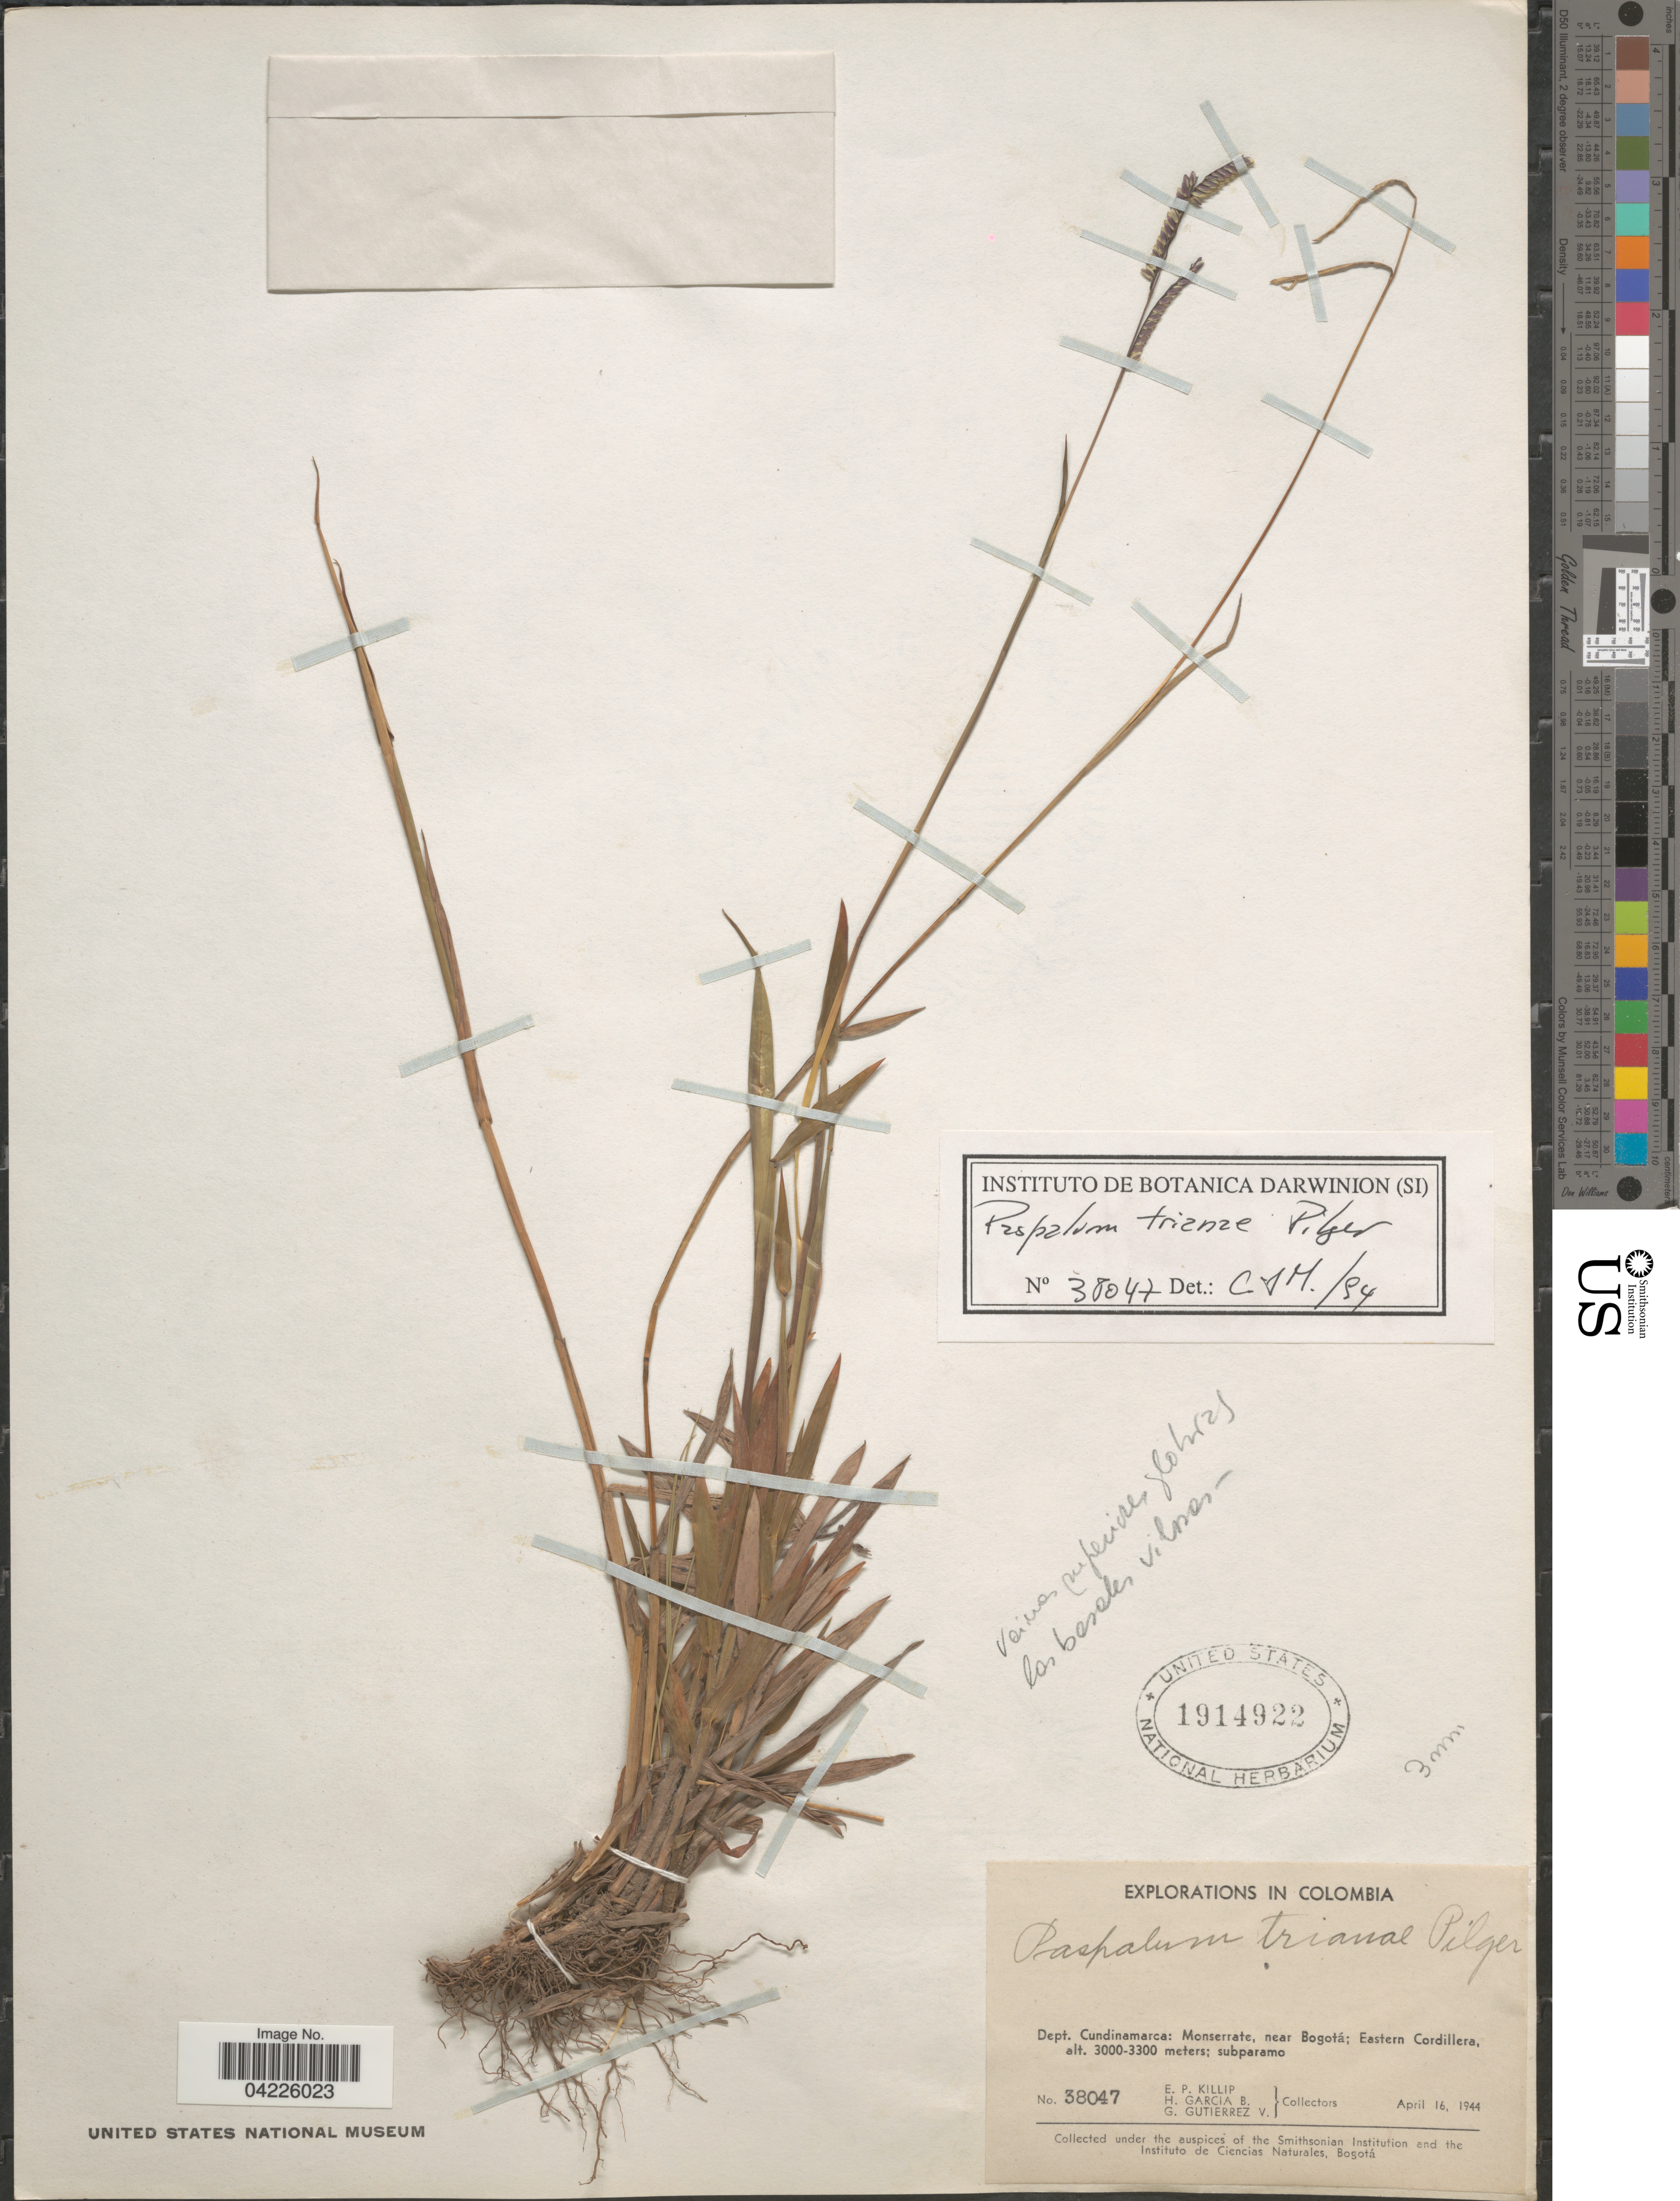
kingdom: Plantae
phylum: Tracheophyta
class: Liliopsida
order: Poales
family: Poaceae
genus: Paspalum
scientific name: Paspalum trianae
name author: Pilg.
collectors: E. P. Killip, H. García B. & G. Gutiérrez V.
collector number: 38047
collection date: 1944-04-16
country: Colombia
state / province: Cundinamarca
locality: Explorations in Colombia. Dept. Cundinamarca: Monserrate, near Bogotá; Eastern Cordillera.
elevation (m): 3000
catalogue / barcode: US 1914922